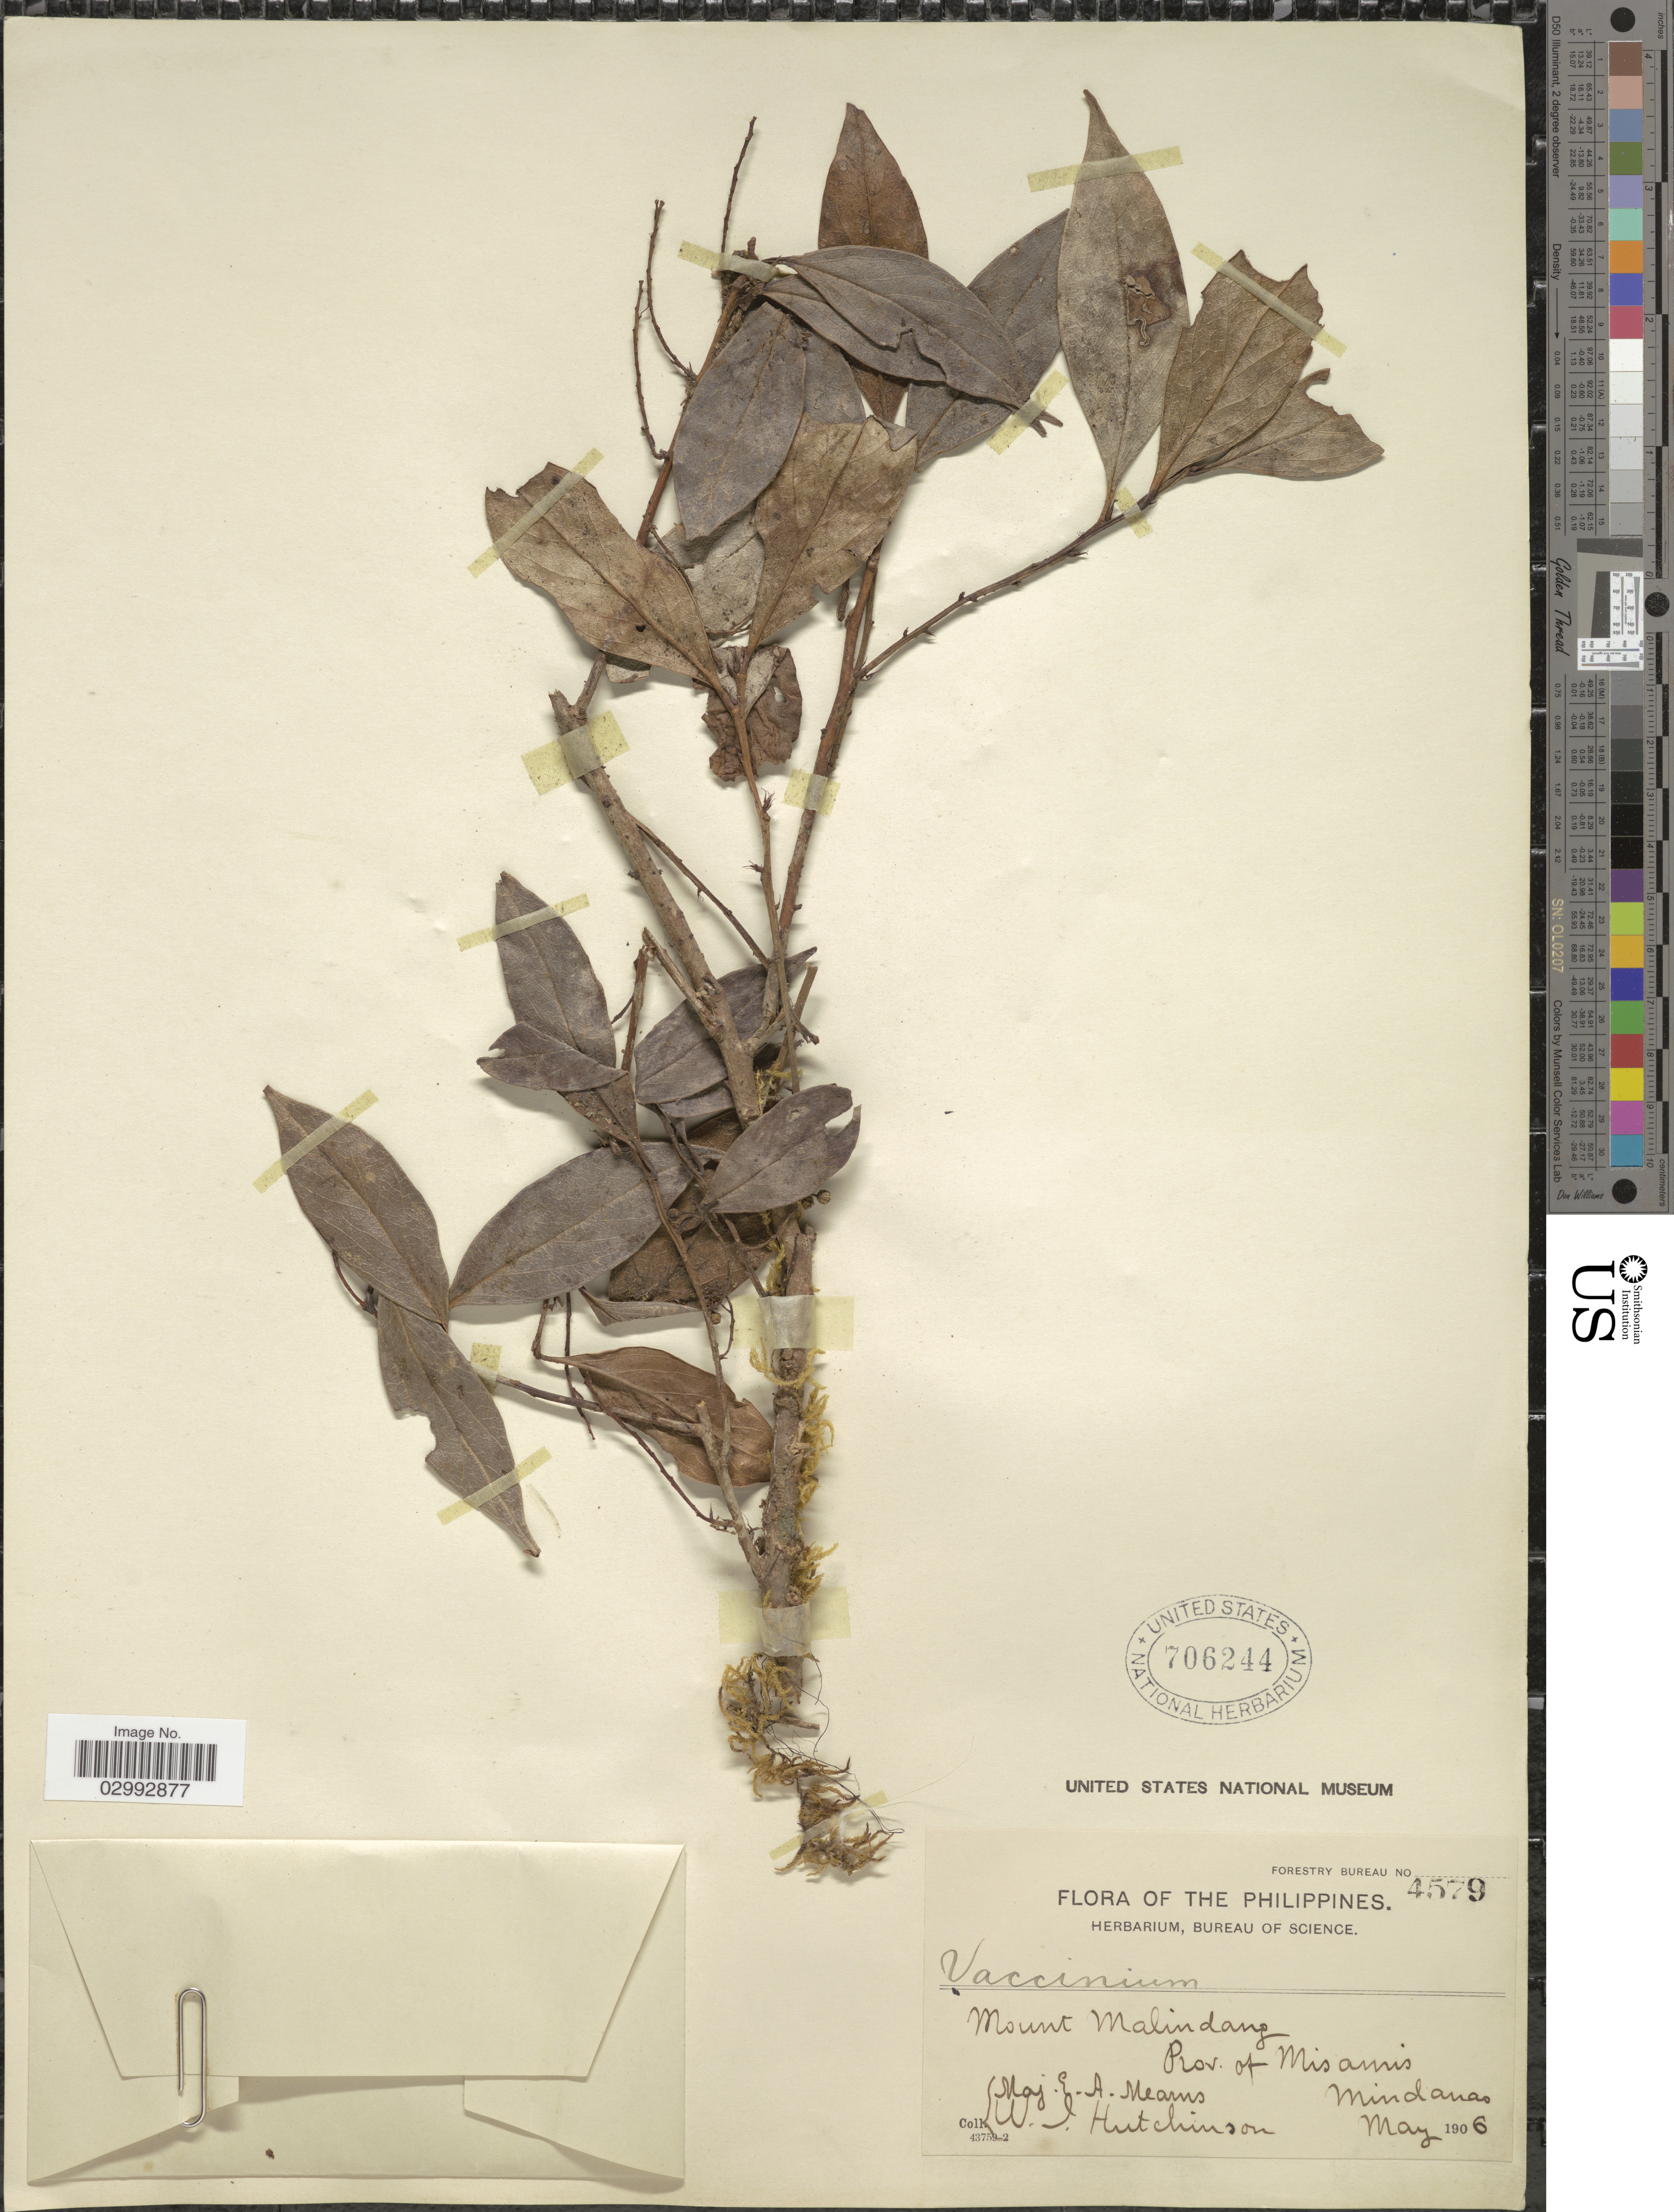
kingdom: Plantae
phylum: Tracheophyta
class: Magnoliopsida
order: Ericales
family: Ericaceae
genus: Vaccinium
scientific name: Vaccinium sp.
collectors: E. A. Mearns & W. I. Hutchinson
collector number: Forestry Bureau 4579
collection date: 1906-05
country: Philippines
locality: Mount Malindang, Prov. of Misamis, Mindanao.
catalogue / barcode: US 706244